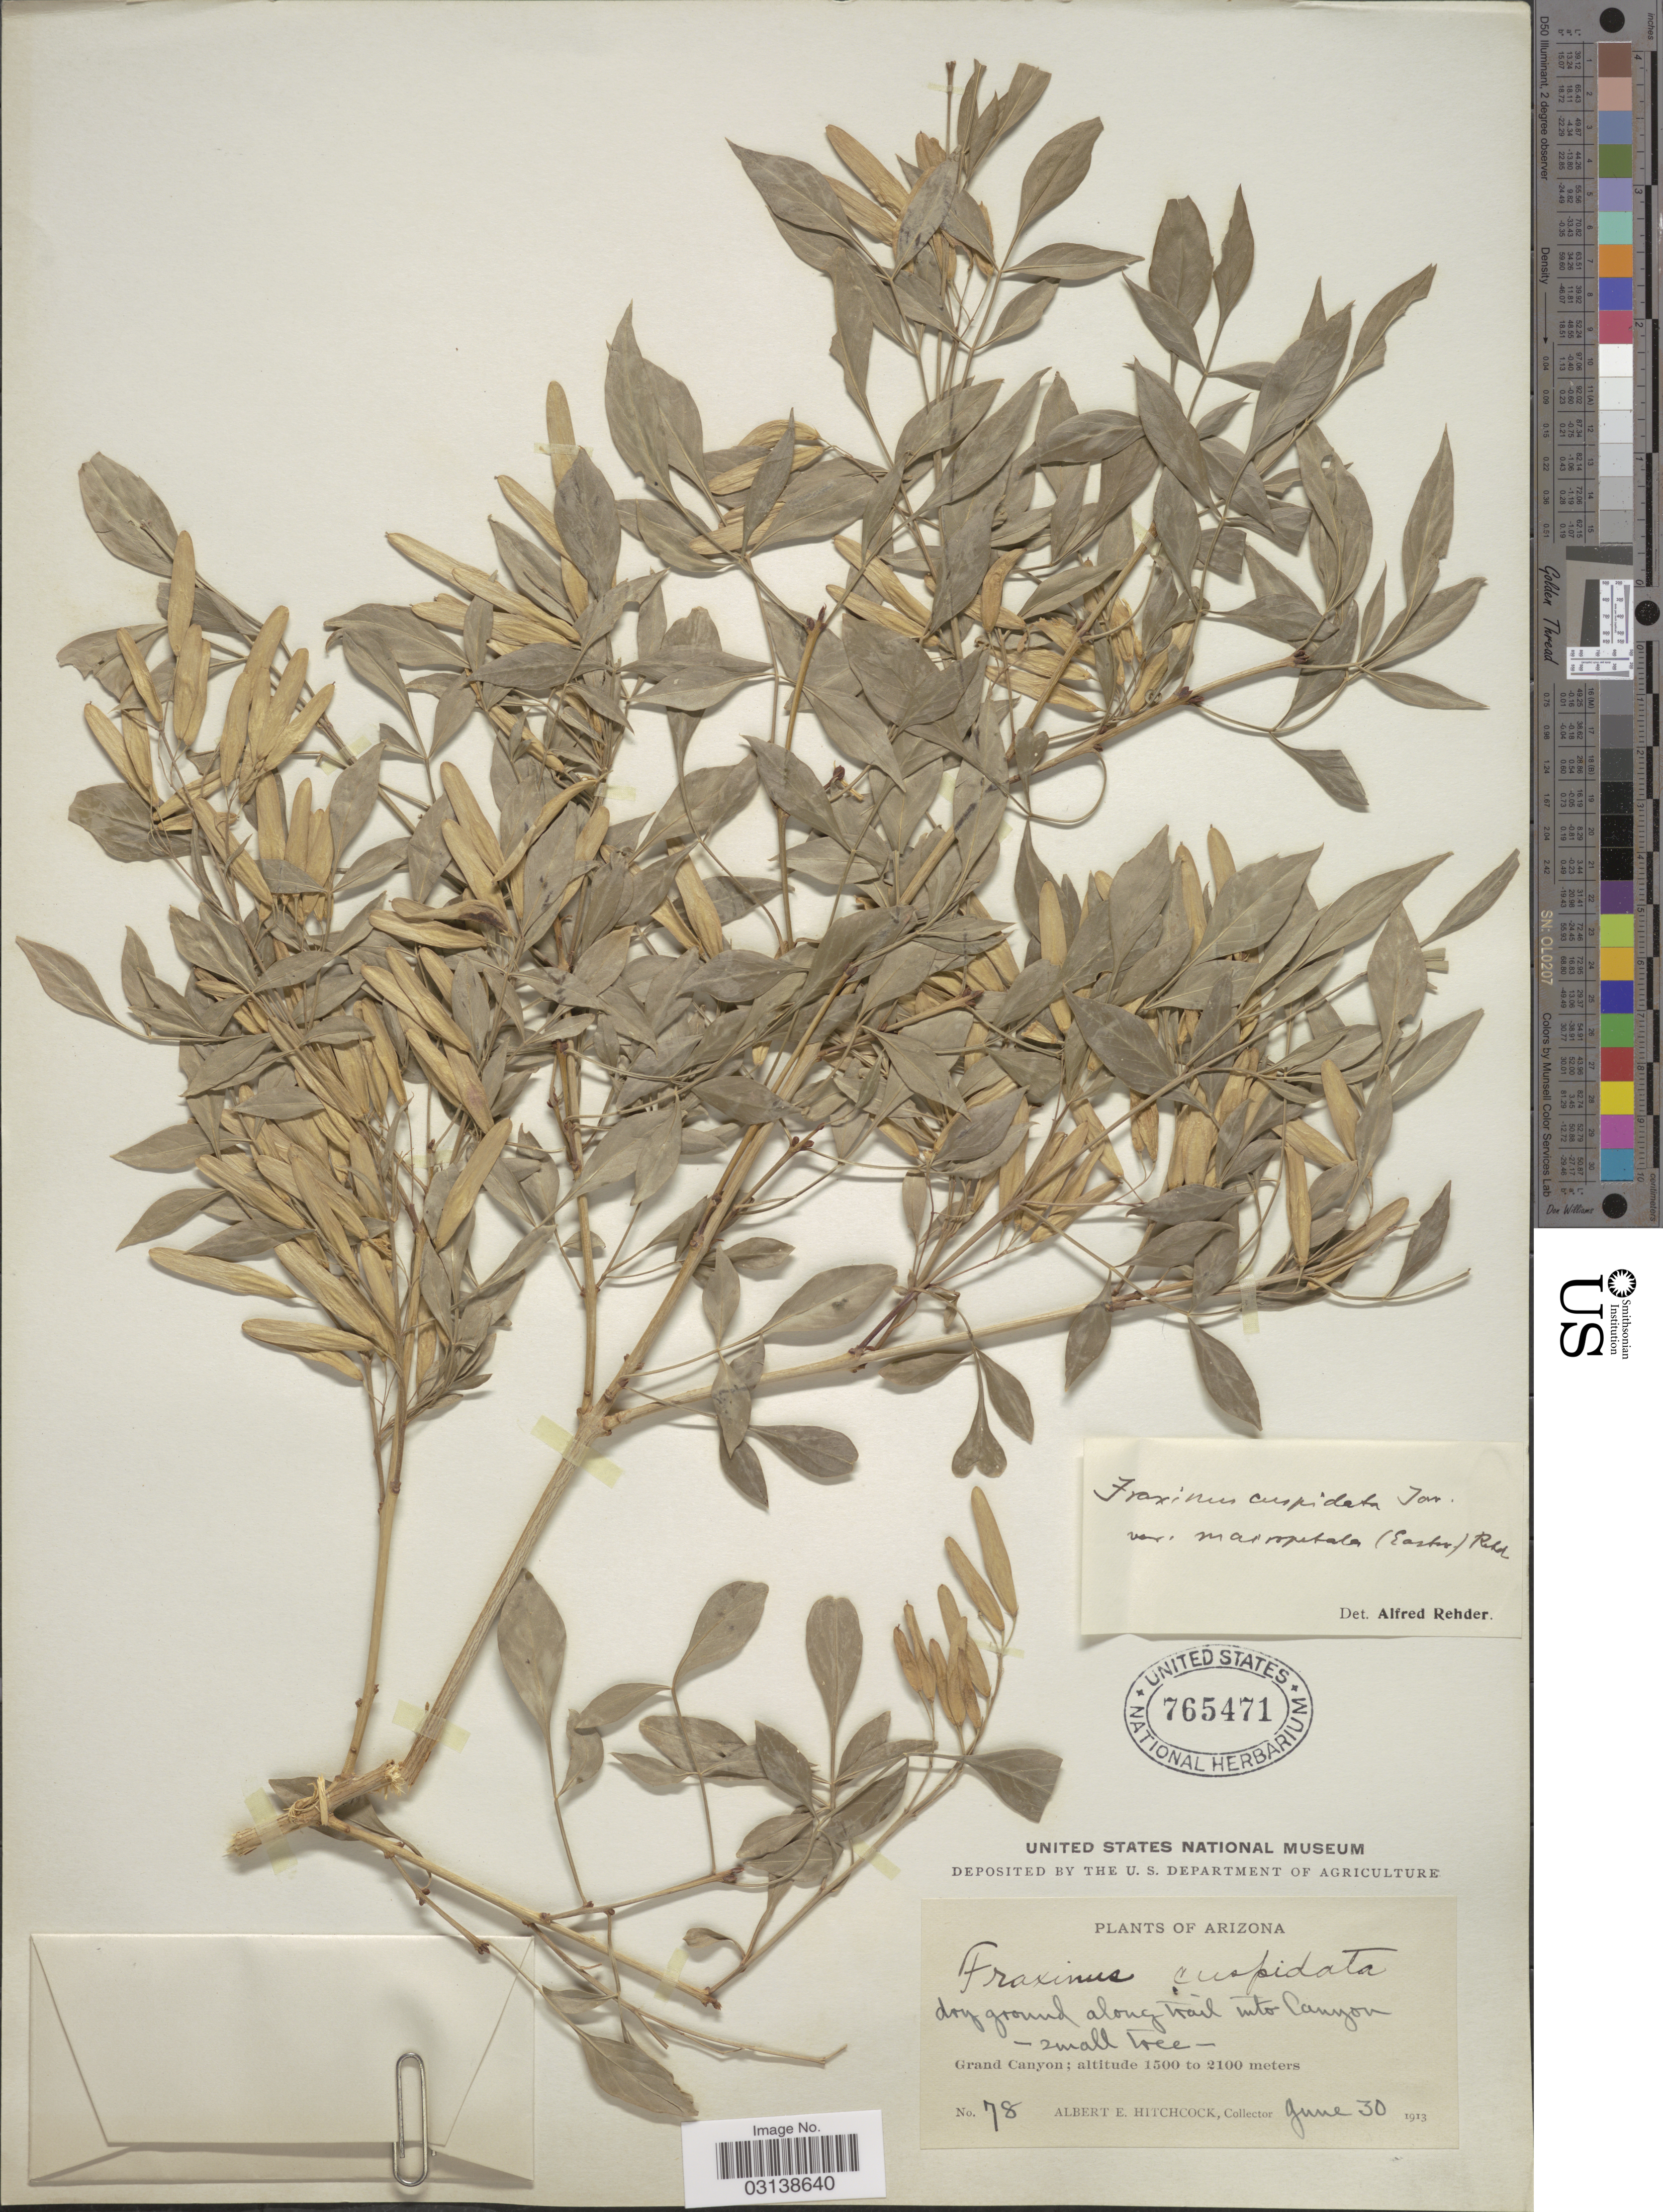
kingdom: Plantae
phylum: Tracheophyta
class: Magnoliopsida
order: Lamiales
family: Oleaceae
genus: Fraxinus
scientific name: Fraxinus cuspidata var. macropetala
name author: (Eastw.) Rehder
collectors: A. Hitchcock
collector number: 78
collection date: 1913-06-30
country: United States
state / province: Arizona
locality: Dry ground along Trail into Canyon. Grand Canyon.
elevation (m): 1500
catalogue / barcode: US 765471